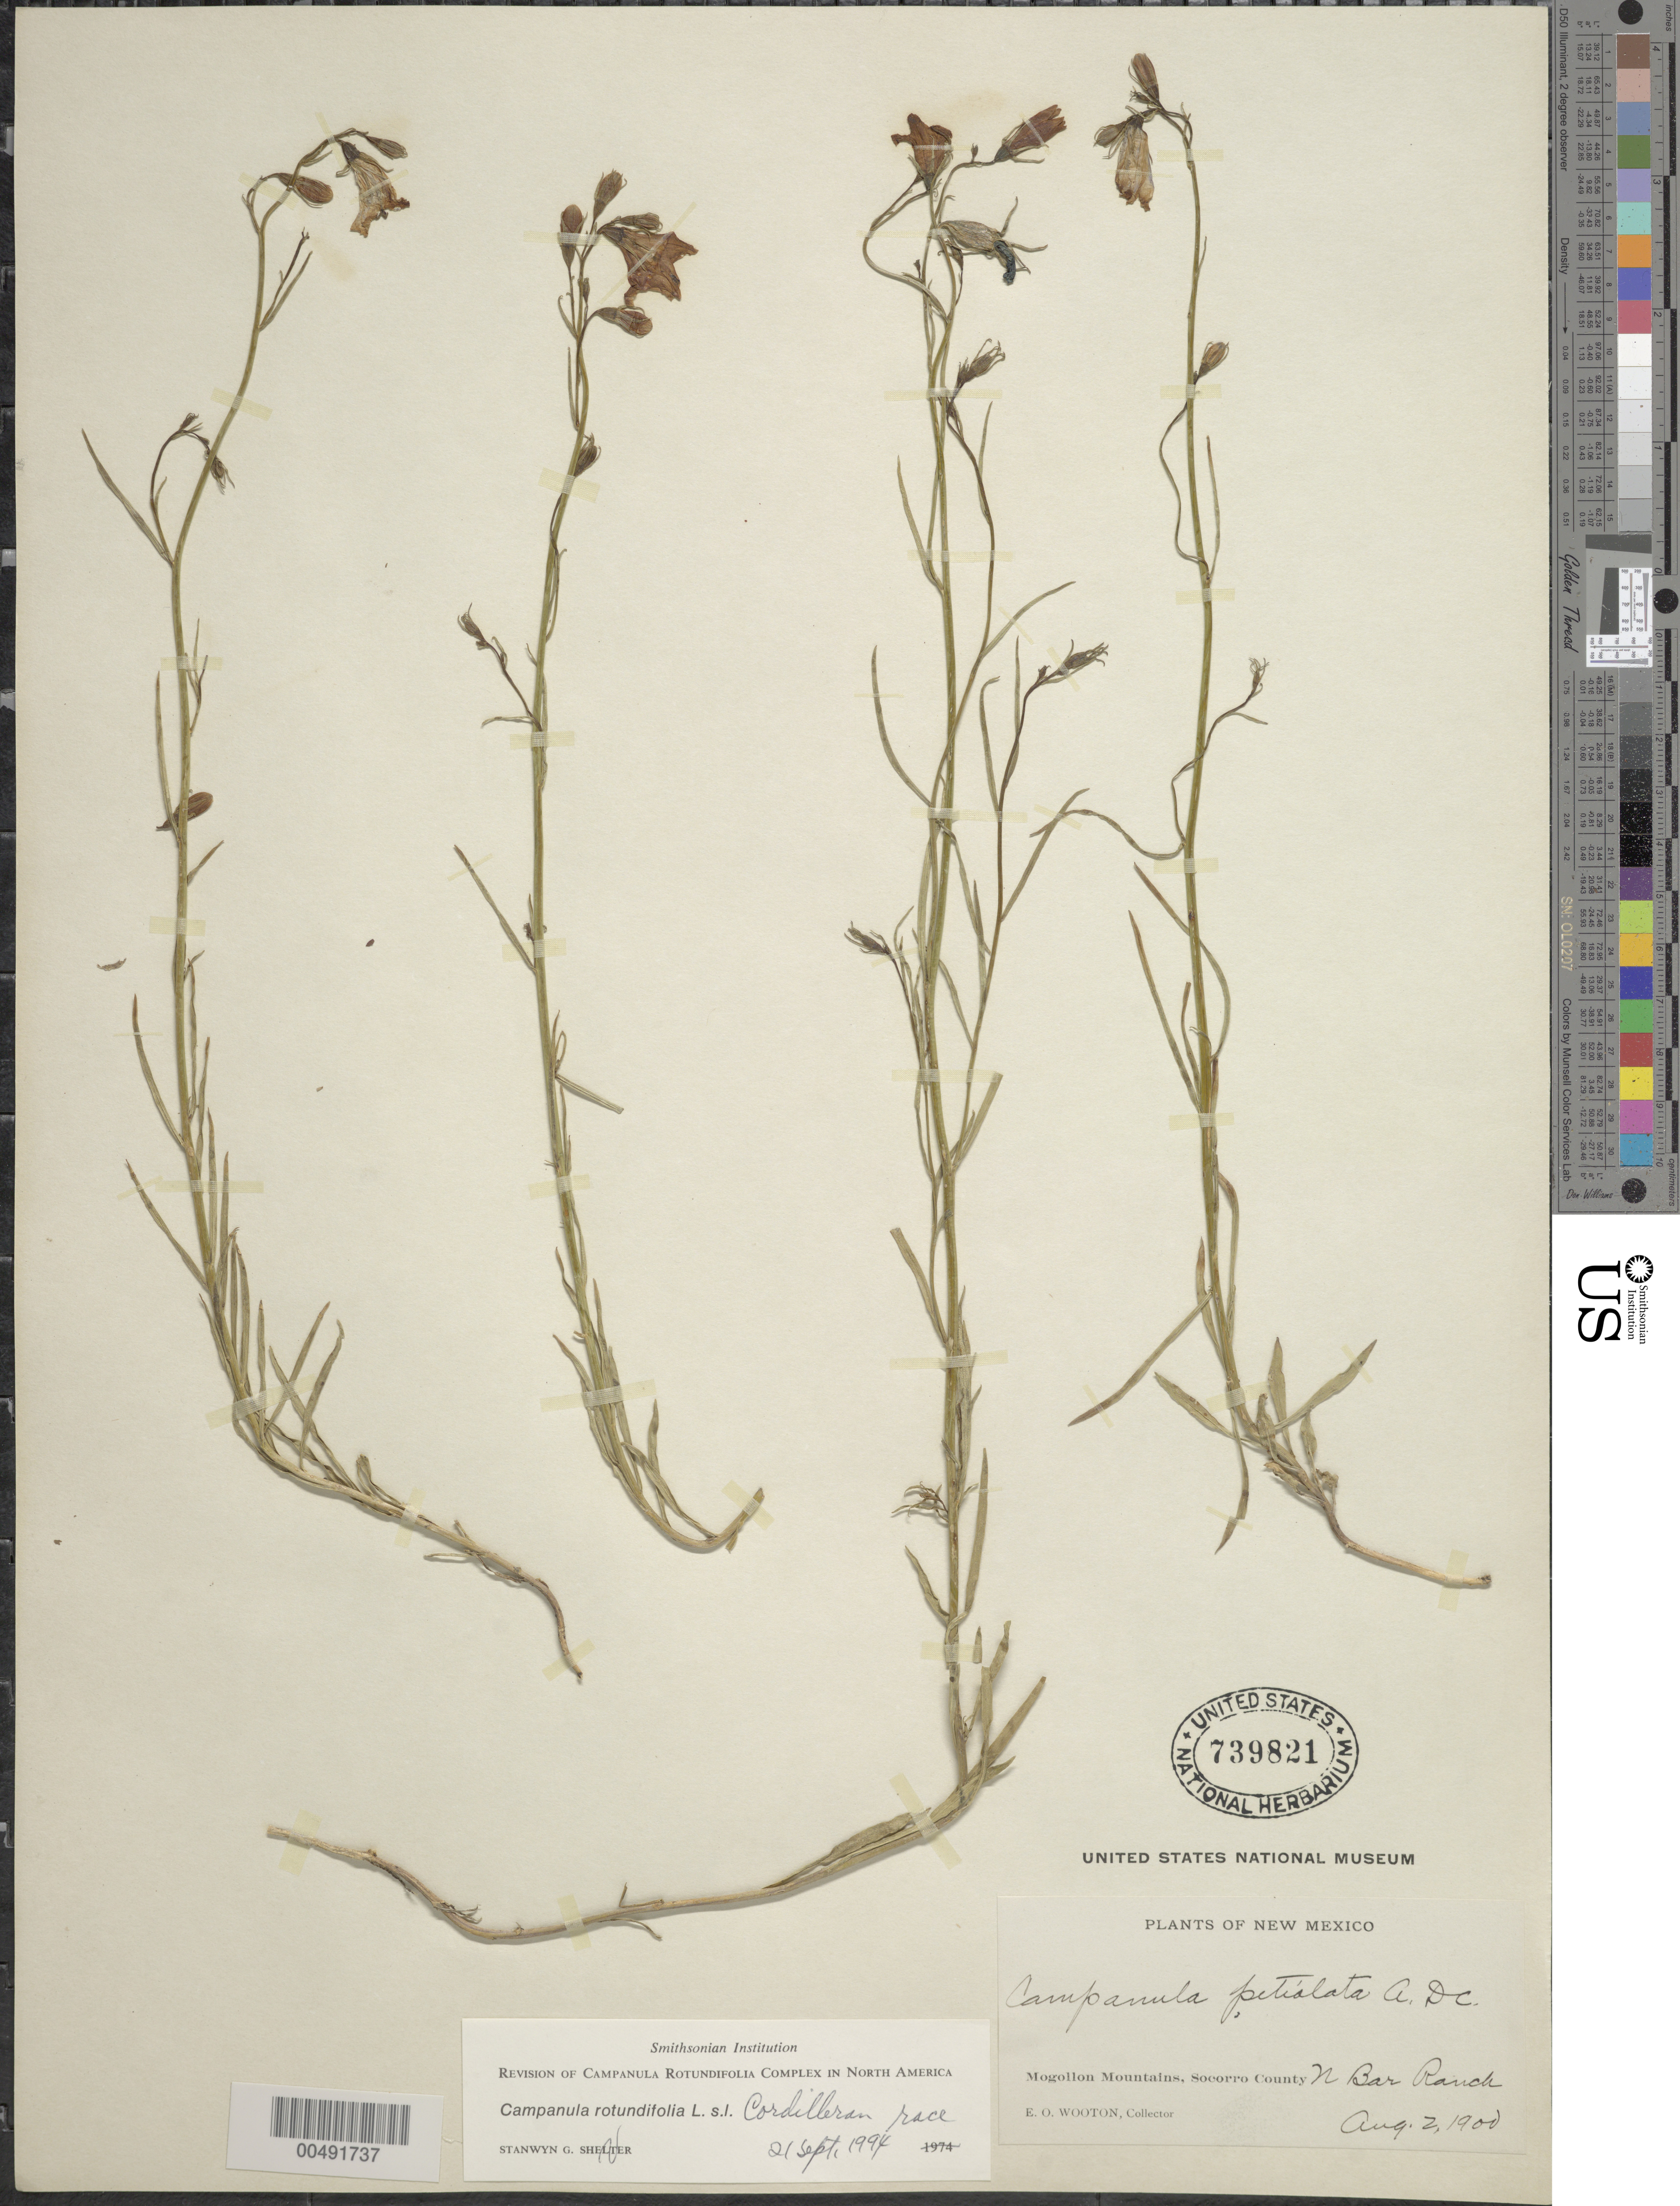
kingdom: Plantae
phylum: Tracheophyta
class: Magnoliopsida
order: Asterales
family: Campanulaceae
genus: Campanula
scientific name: Campanula rotundifolia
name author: L.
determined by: Shetler, Stanwyn G., (US), NMNH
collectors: E. O. Wooton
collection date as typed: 02 Aug 1900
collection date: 1900-08-02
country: United States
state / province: New Mexico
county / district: Socorro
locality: N Bar Ranch, Mogollon Mountains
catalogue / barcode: US 739821